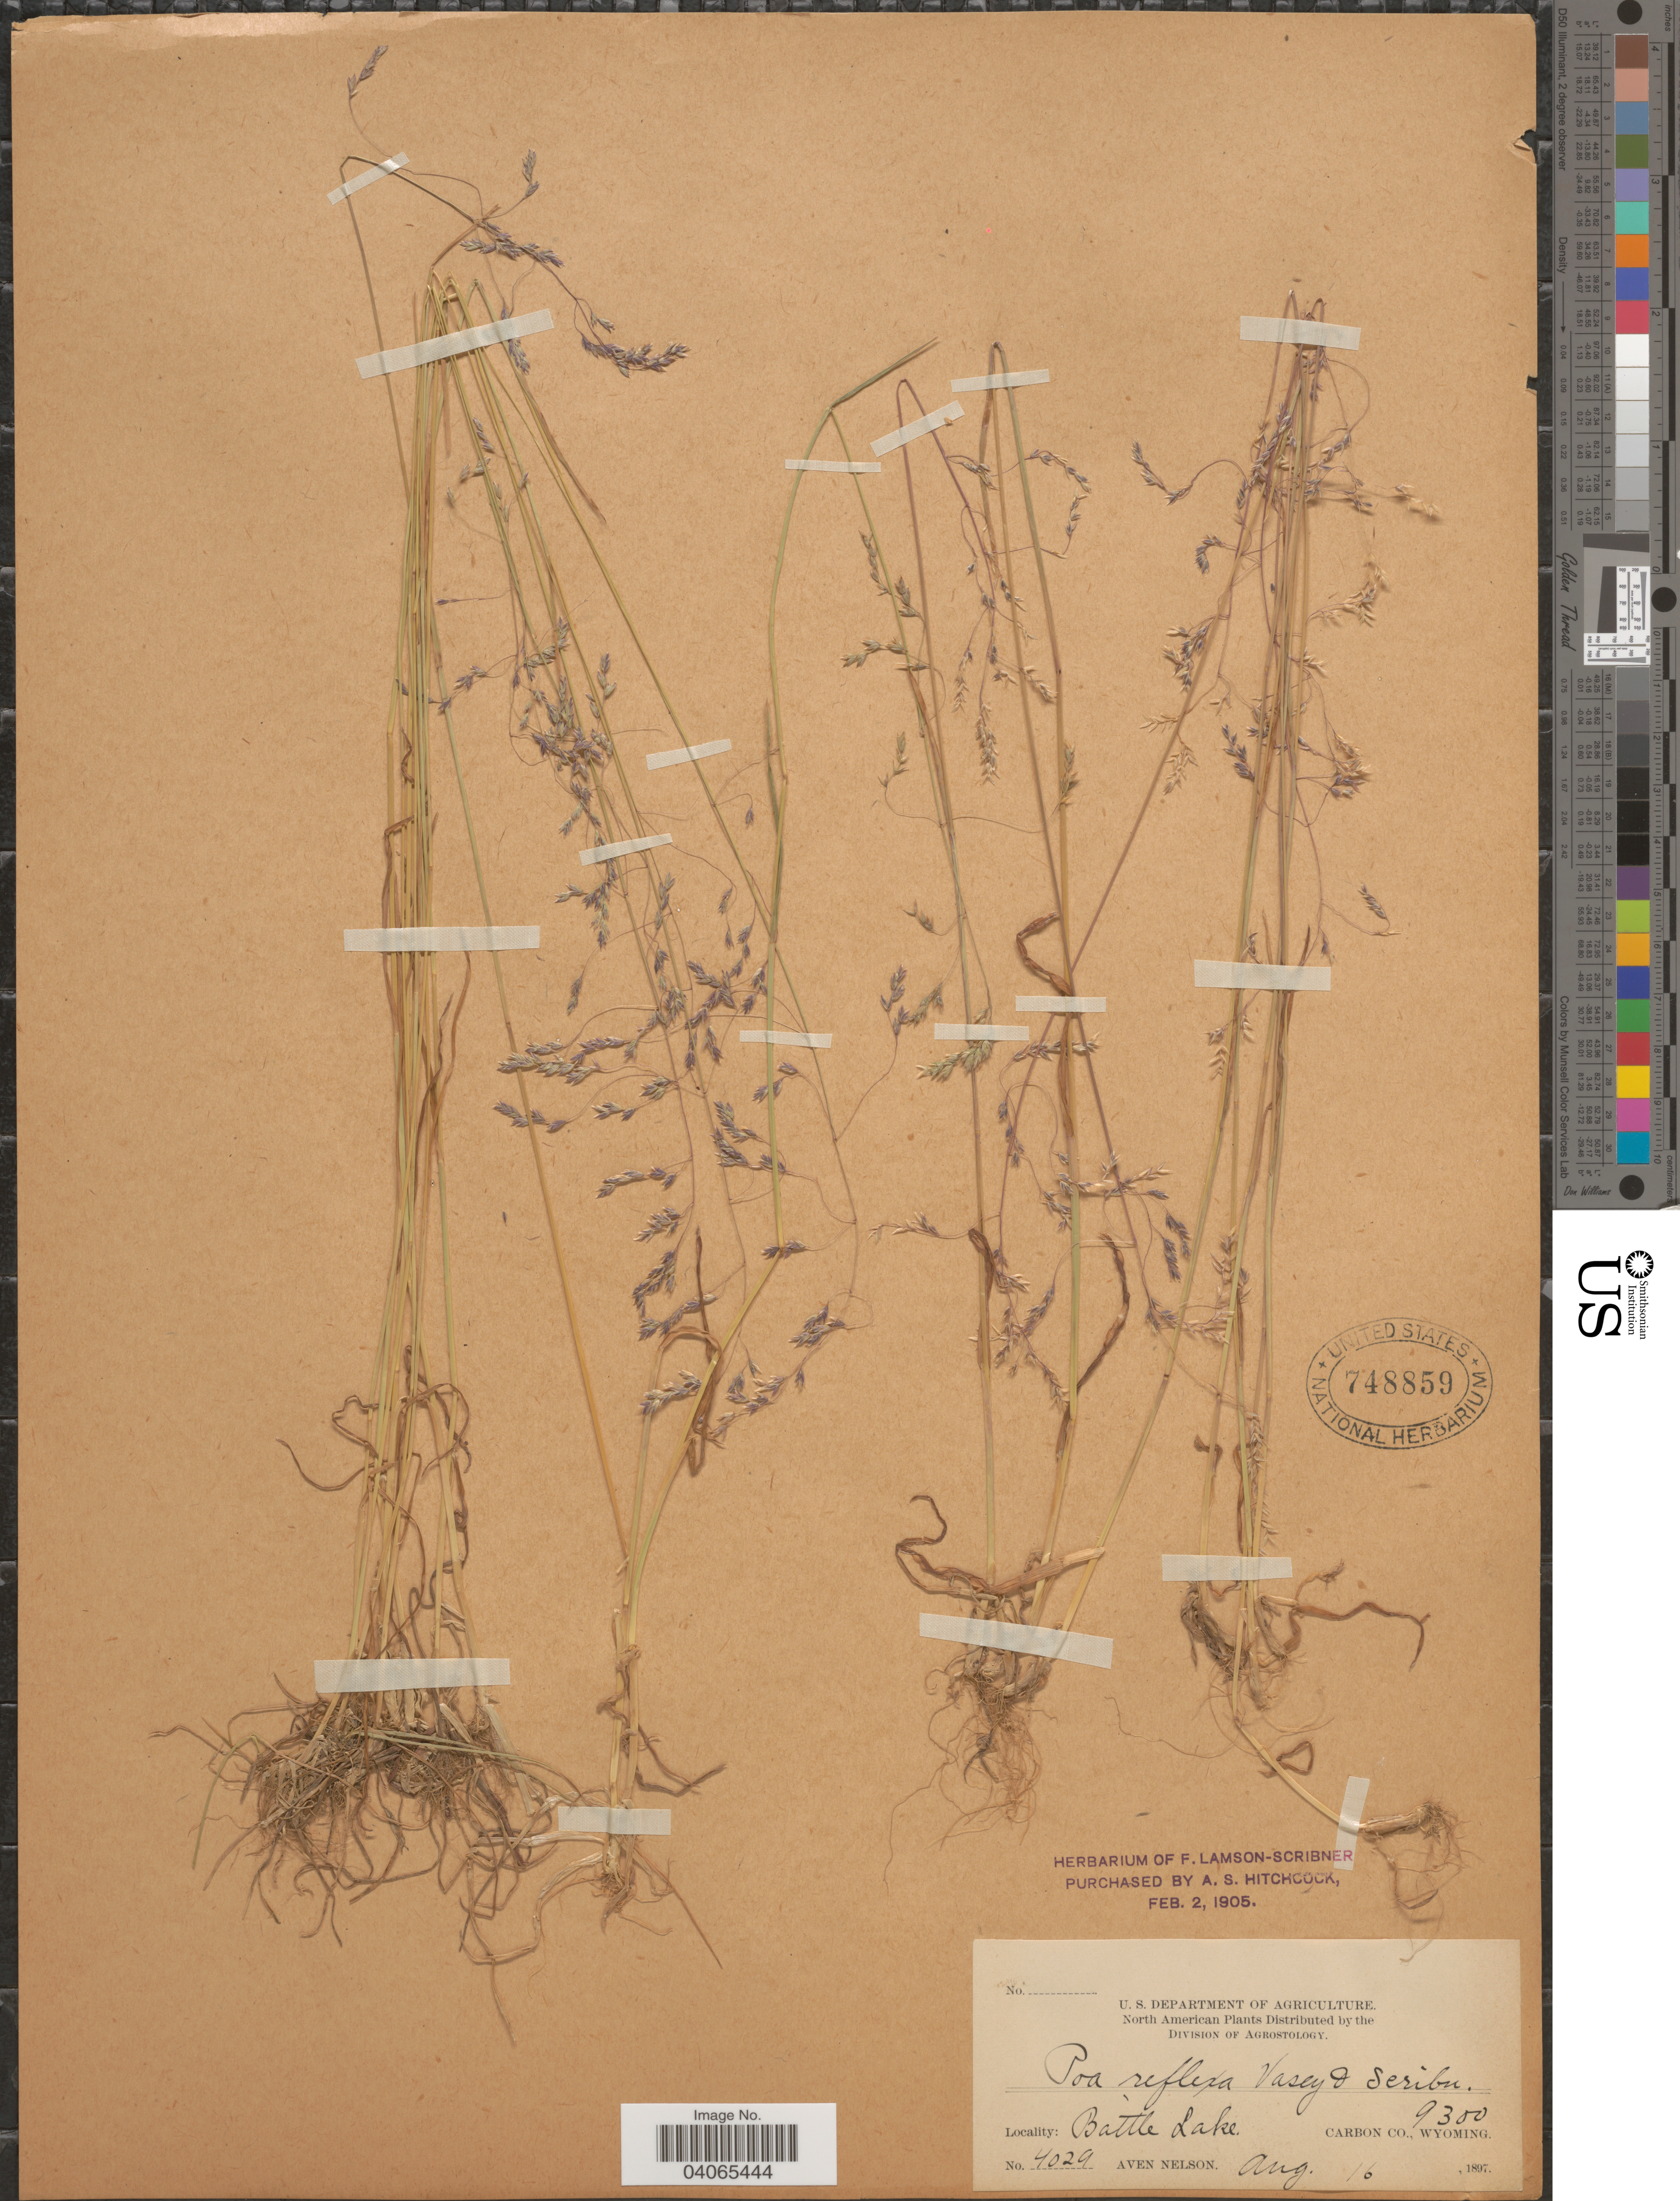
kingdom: Plantae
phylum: Tracheophyta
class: Liliopsida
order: Poales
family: Poaceae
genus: Poa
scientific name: Poa reflexa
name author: Vasey & Scribn.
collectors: A. Nelson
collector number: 4029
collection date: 1897-08-16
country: United States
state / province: Wyoming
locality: Battle Lake. Carbon Co.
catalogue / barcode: US 748859